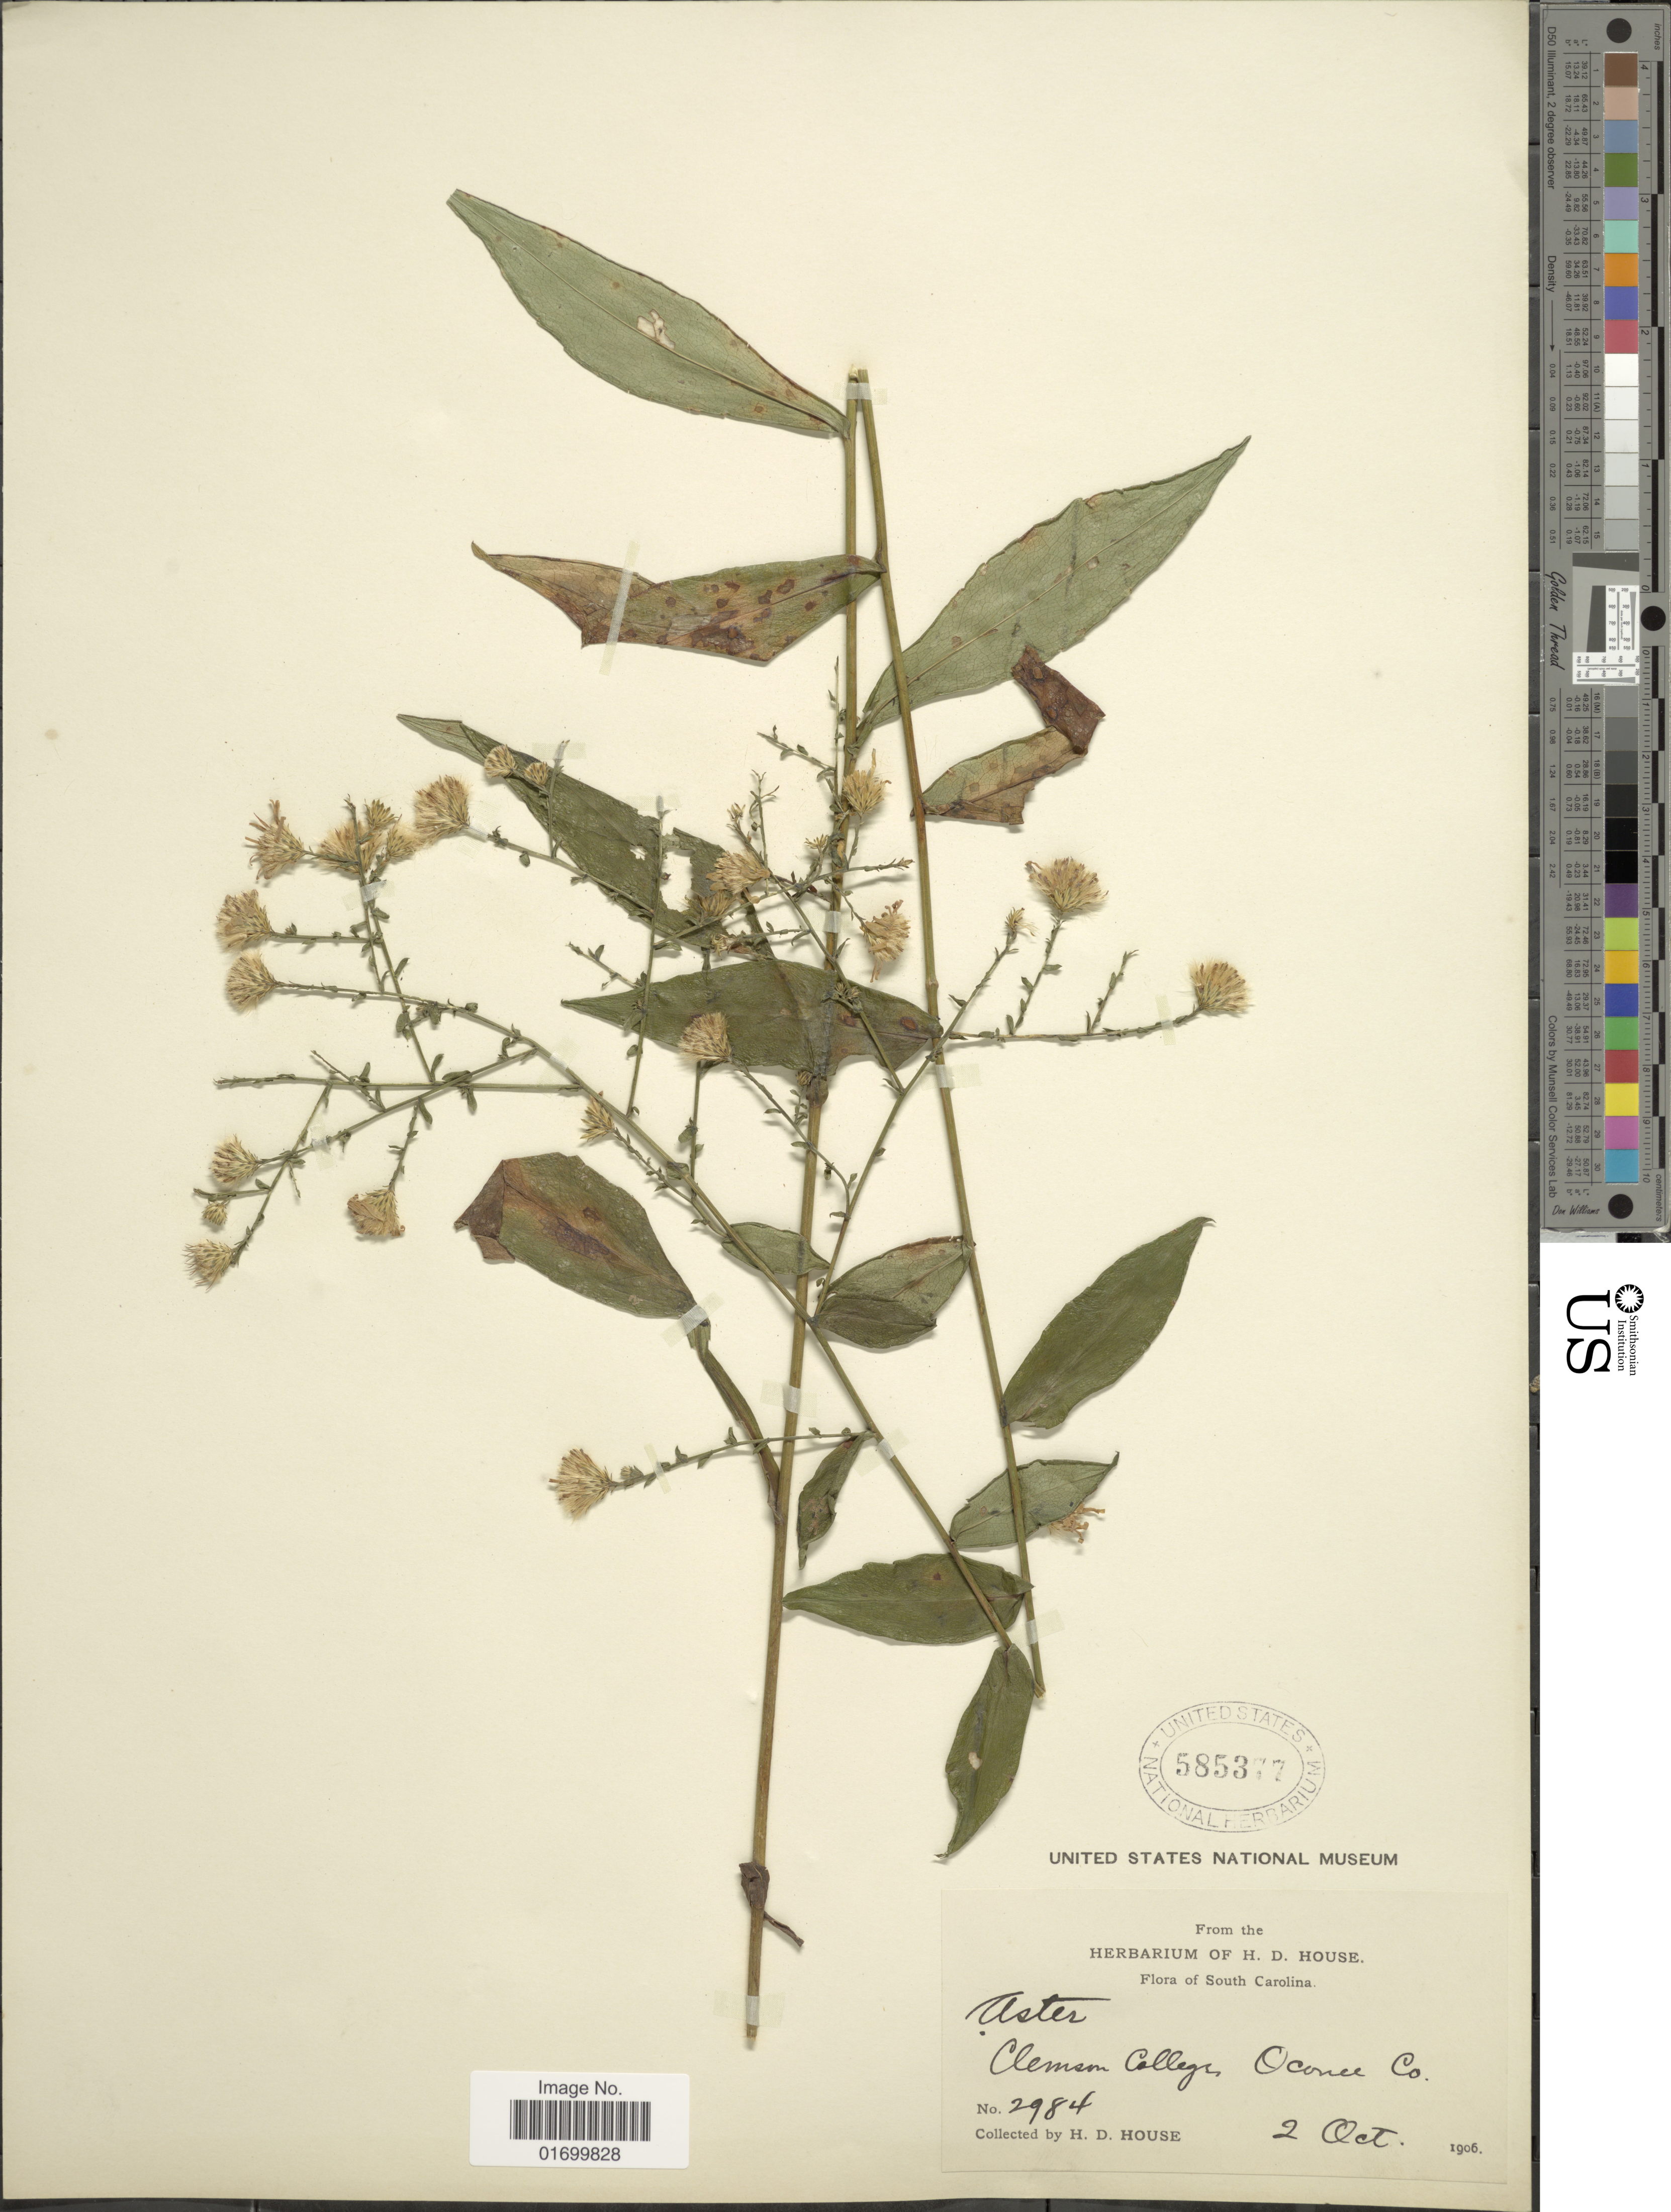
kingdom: Plantae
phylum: Tracheophyta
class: Magnoliopsida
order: Asterales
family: Asteraceae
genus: Symphyotrichum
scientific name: Symphyotrichum laeve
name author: (L.) Á. Löve & D. Löve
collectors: H. D. House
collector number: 2984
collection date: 1906-10-02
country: United States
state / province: South Carolina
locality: Clemson College Oconee Co.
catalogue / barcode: US 585377